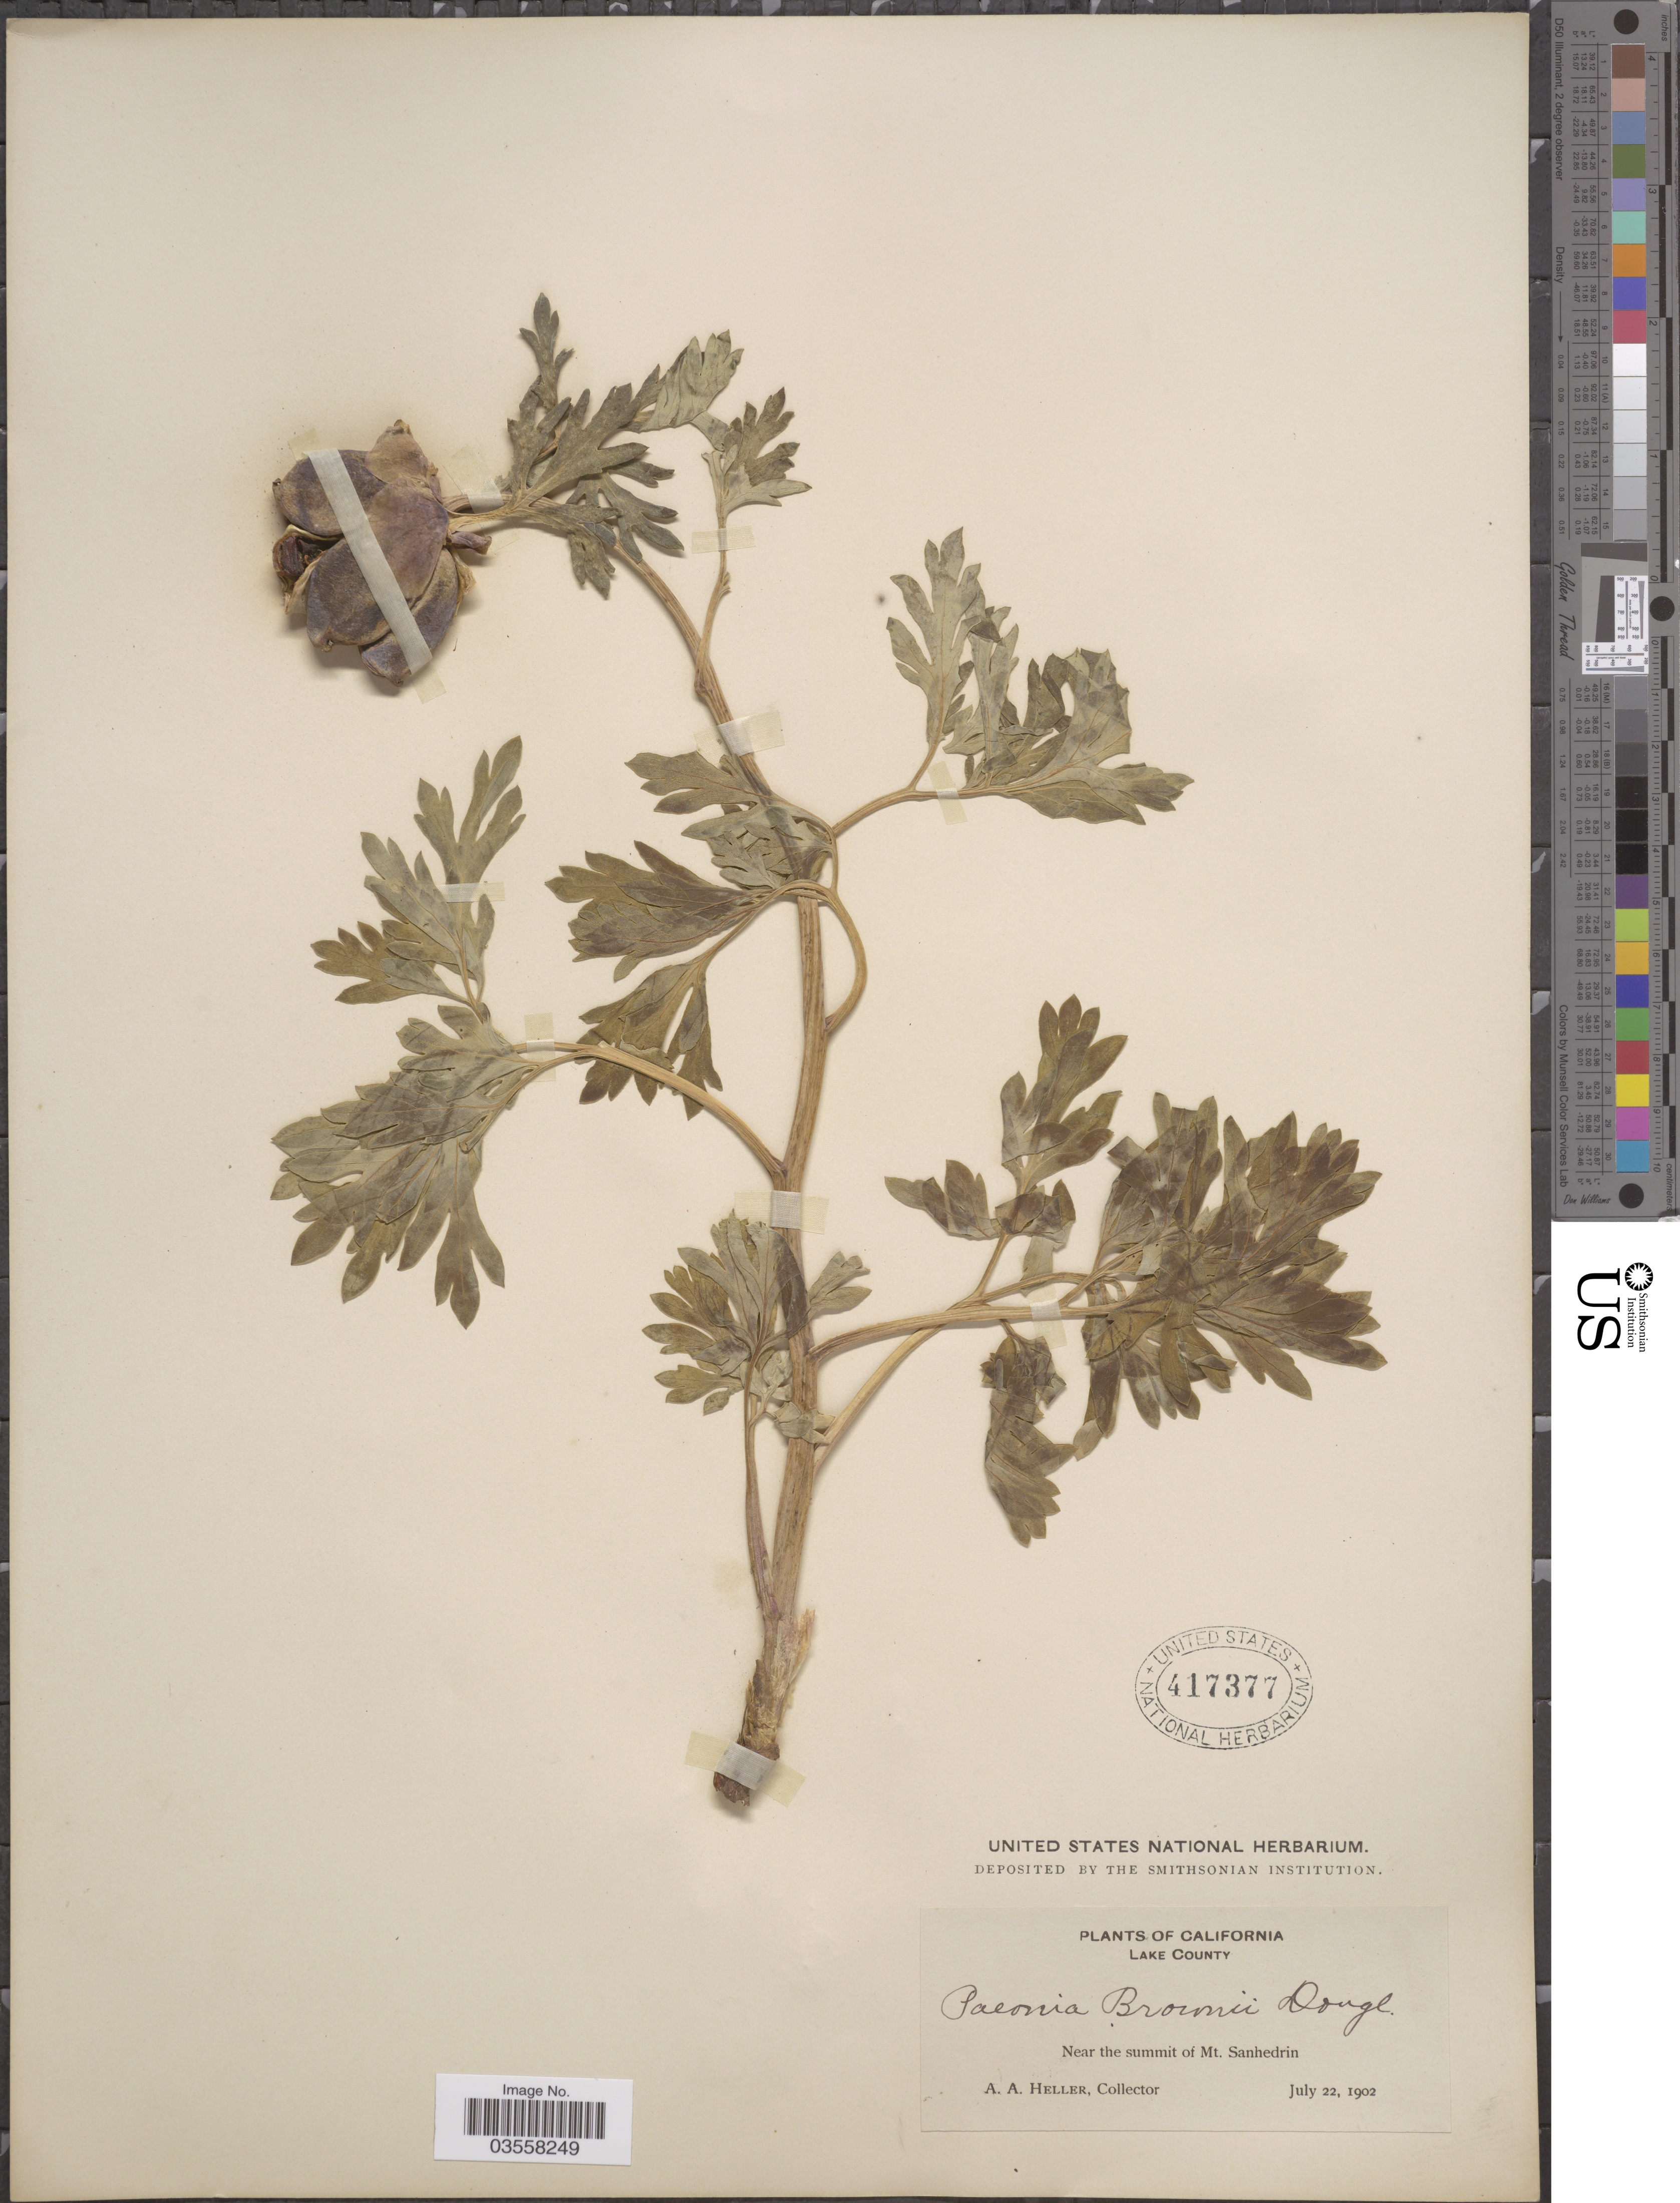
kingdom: Plantae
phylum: Tracheophyta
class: Magnoliopsida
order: Saxifragales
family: Paeoniaceae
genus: Paeonia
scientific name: Paeonia brownii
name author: Douglas ex Hook.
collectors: A. A. Heller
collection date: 1902-07-22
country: United States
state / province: California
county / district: Lake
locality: Lake County. Near the summit of Mt. Sanhedrin.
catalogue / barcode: US 417377